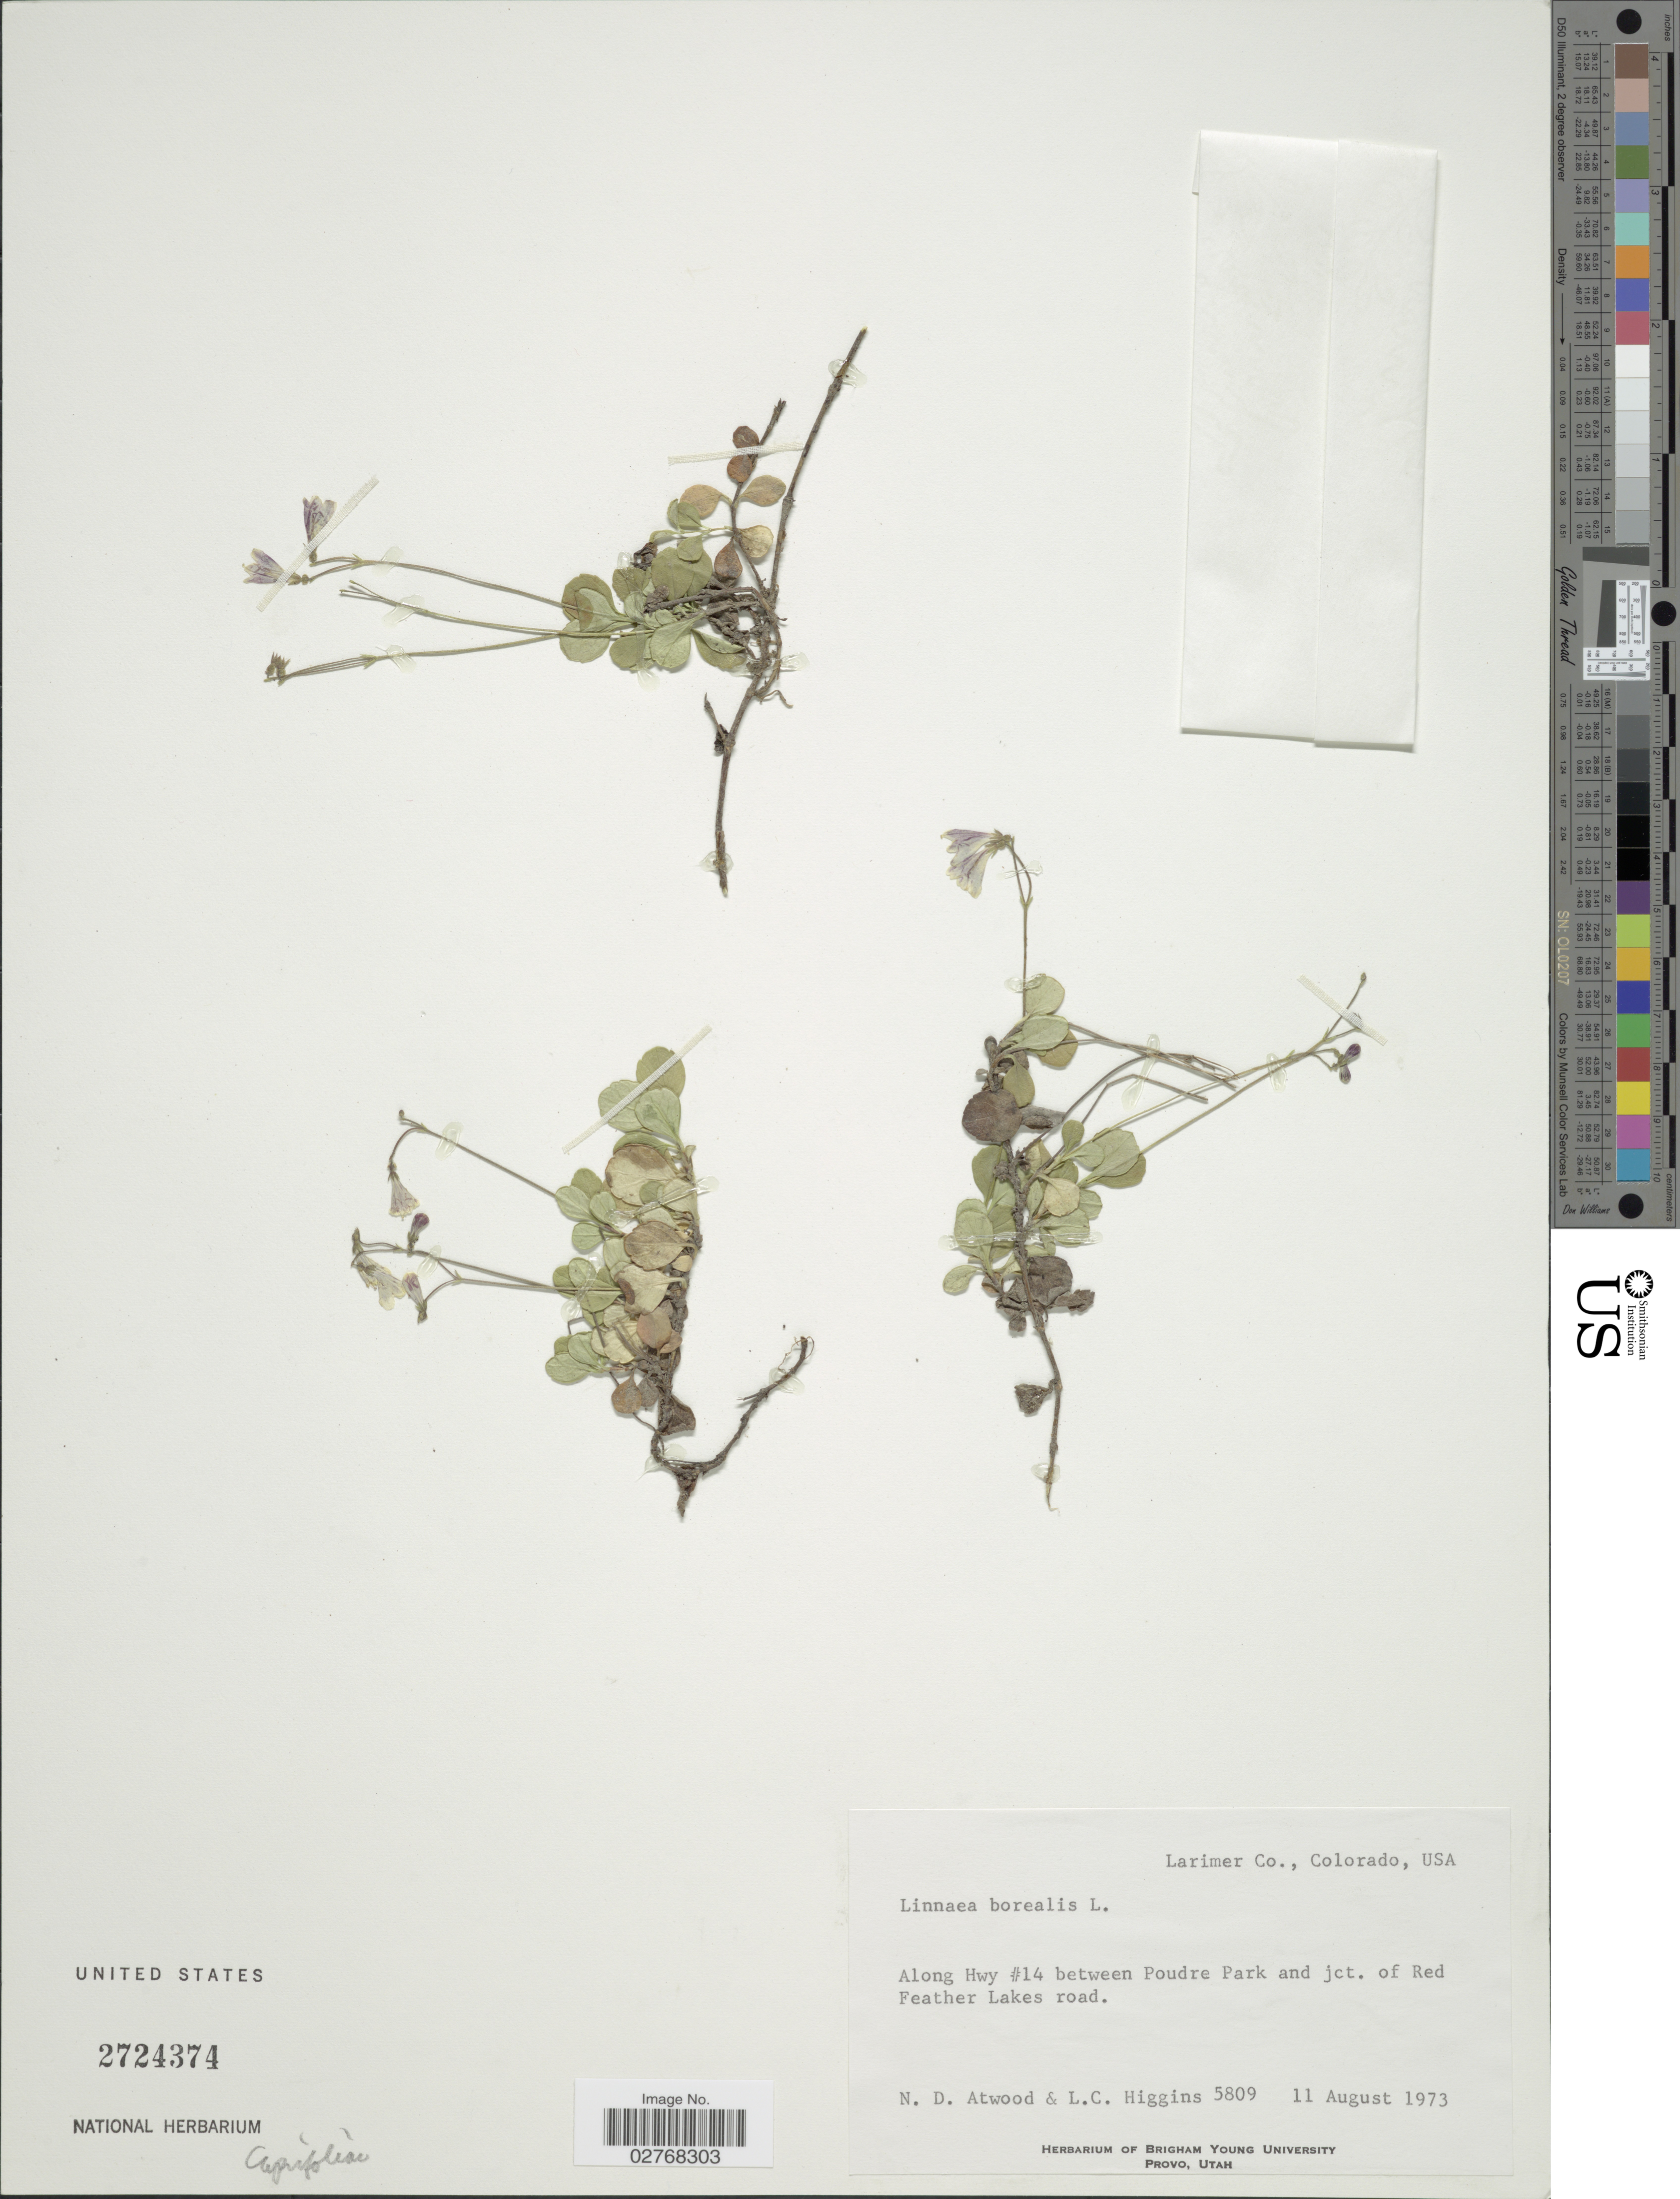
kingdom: Plantae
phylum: Tracheophyta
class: Magnoliopsida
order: Dipsacales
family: Caprifoliaceae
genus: Linnaea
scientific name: Linnaea borealis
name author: L.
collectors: N. Atwood & L. Higgins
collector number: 5809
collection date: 1973-08-11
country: United States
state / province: Colorado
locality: Larimer Co. Along Hwy #14 between Poudre Park and jct. of Red Feather Lakes road.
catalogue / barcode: US 2724374